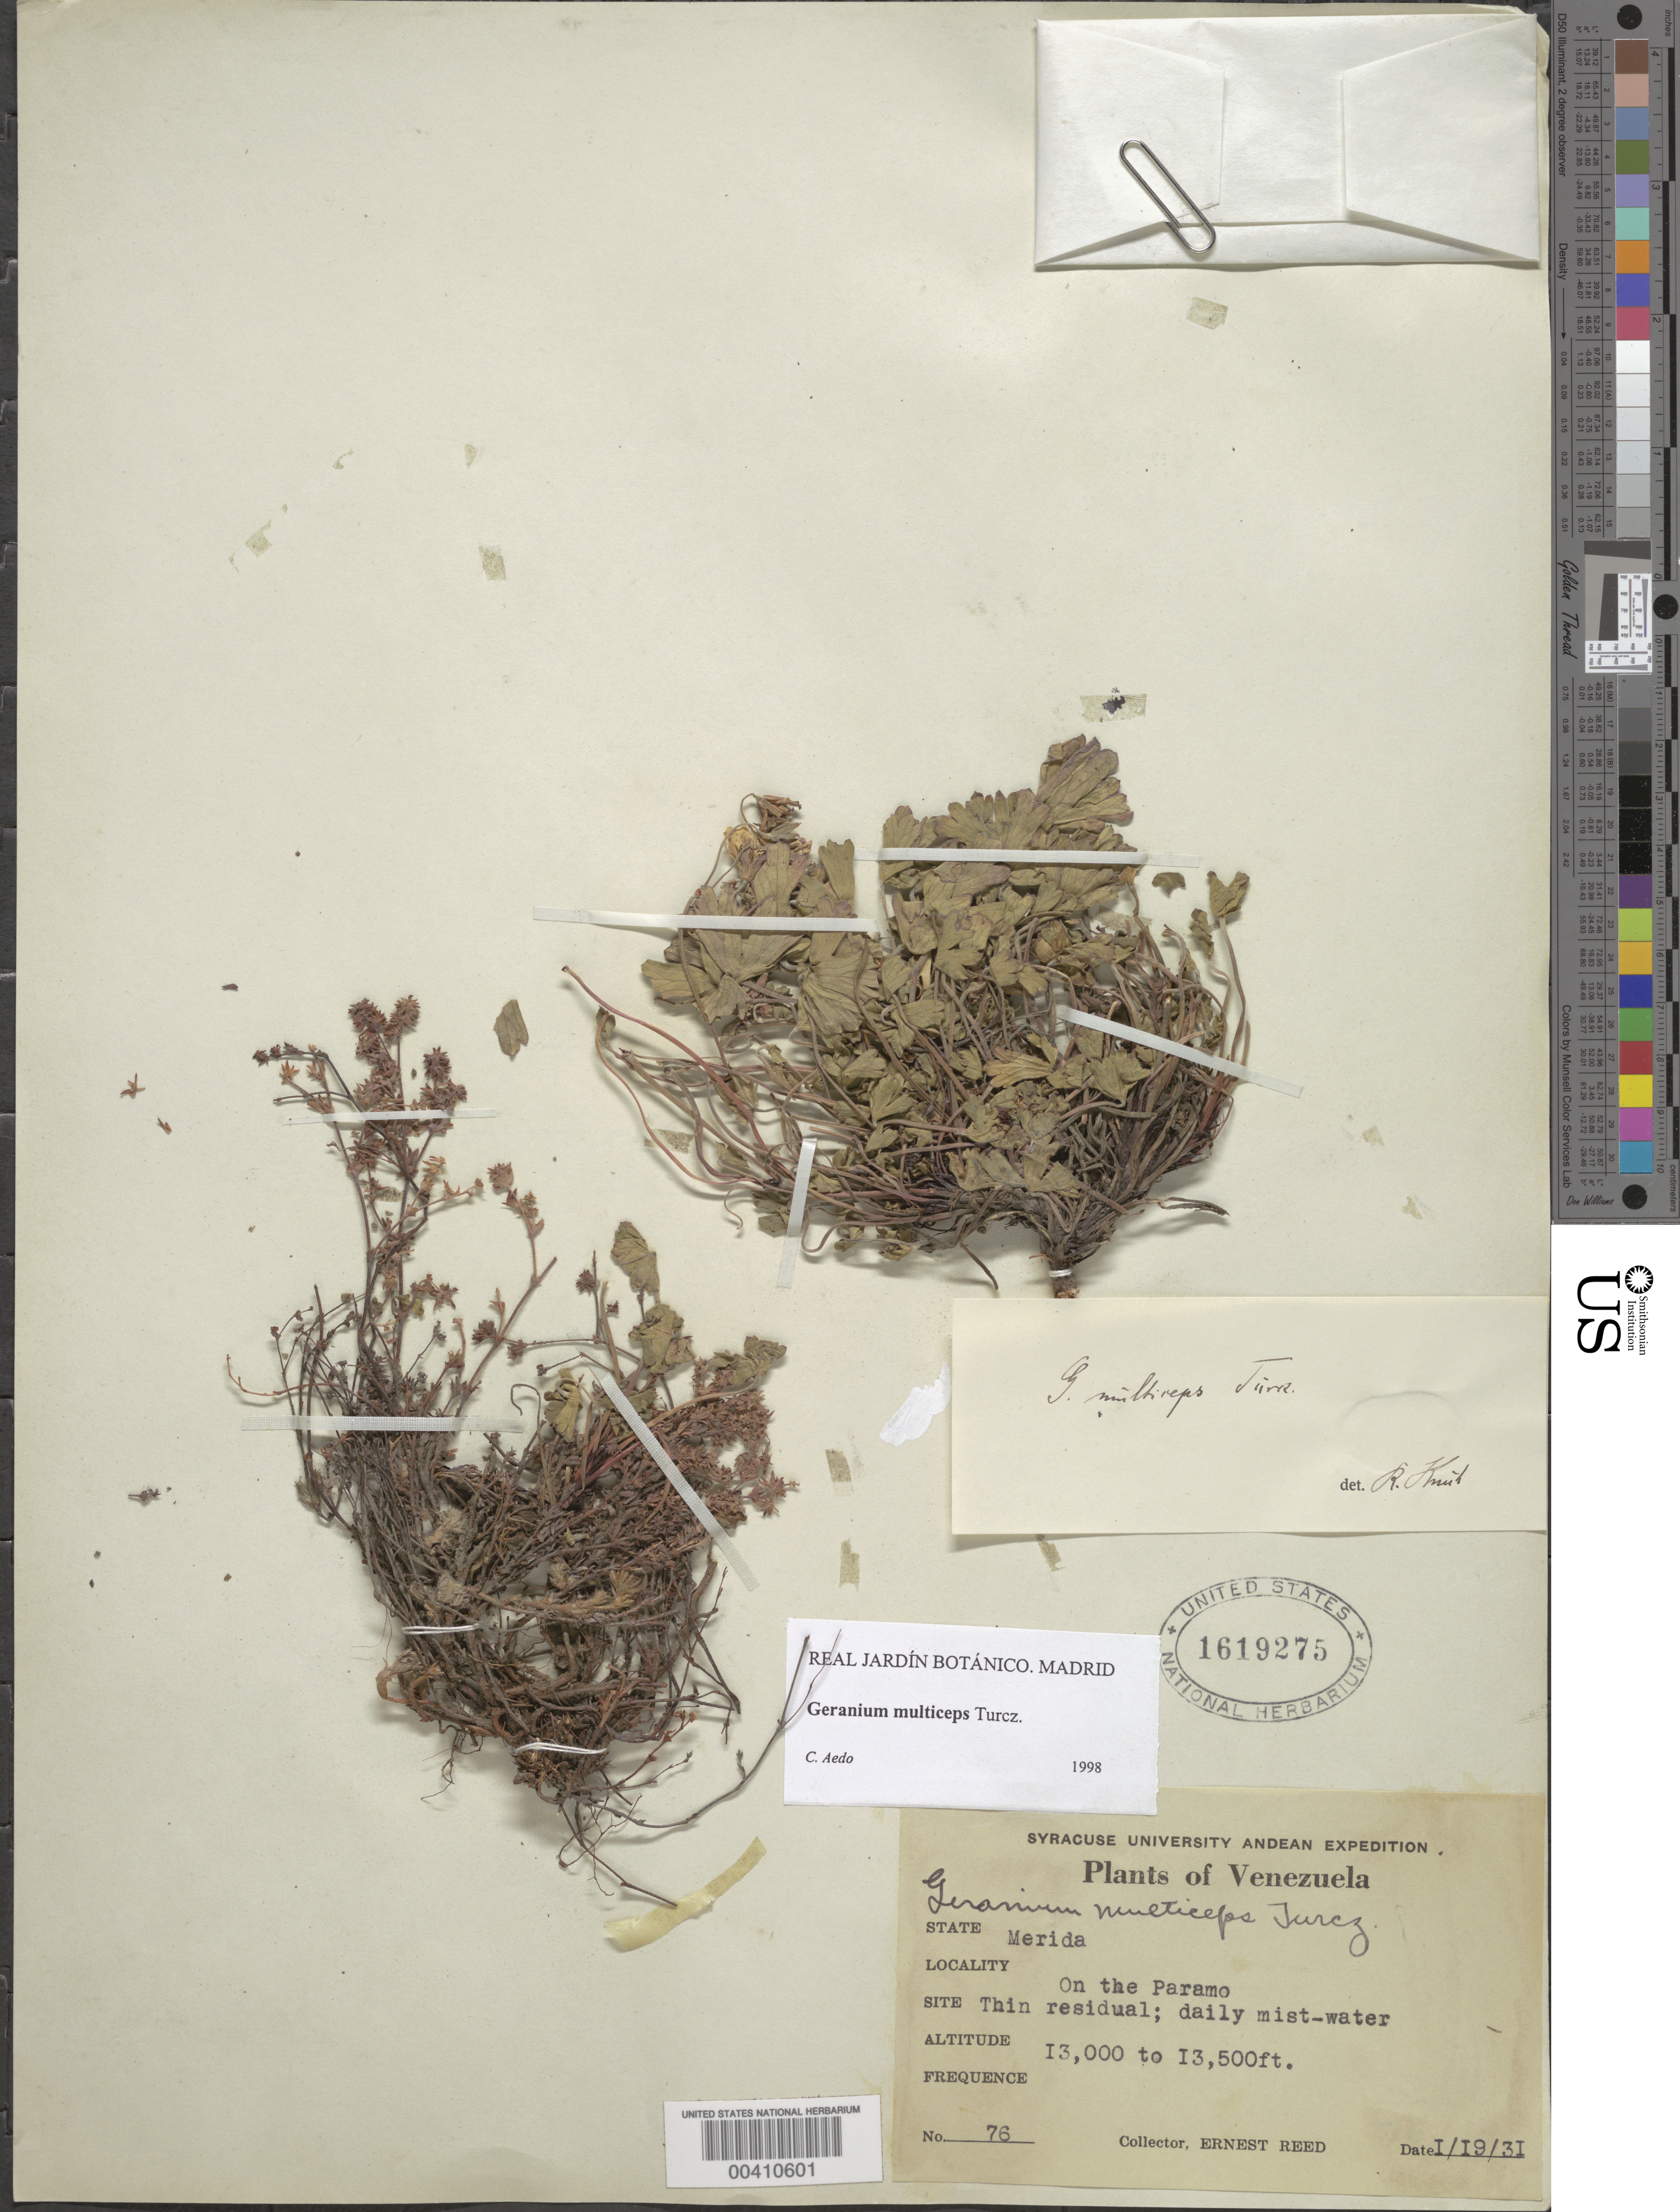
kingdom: Plantae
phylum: Tracheophyta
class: Magnoliopsida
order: Geraniales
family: Geraniaceae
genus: Geranium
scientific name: Geranium multiceps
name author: Turcz.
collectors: E. Reed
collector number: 76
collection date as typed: Transcribed d/m/y: 19/1/31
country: Venezuela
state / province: Mérida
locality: On the Paramo.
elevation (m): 3962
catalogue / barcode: US 1619275